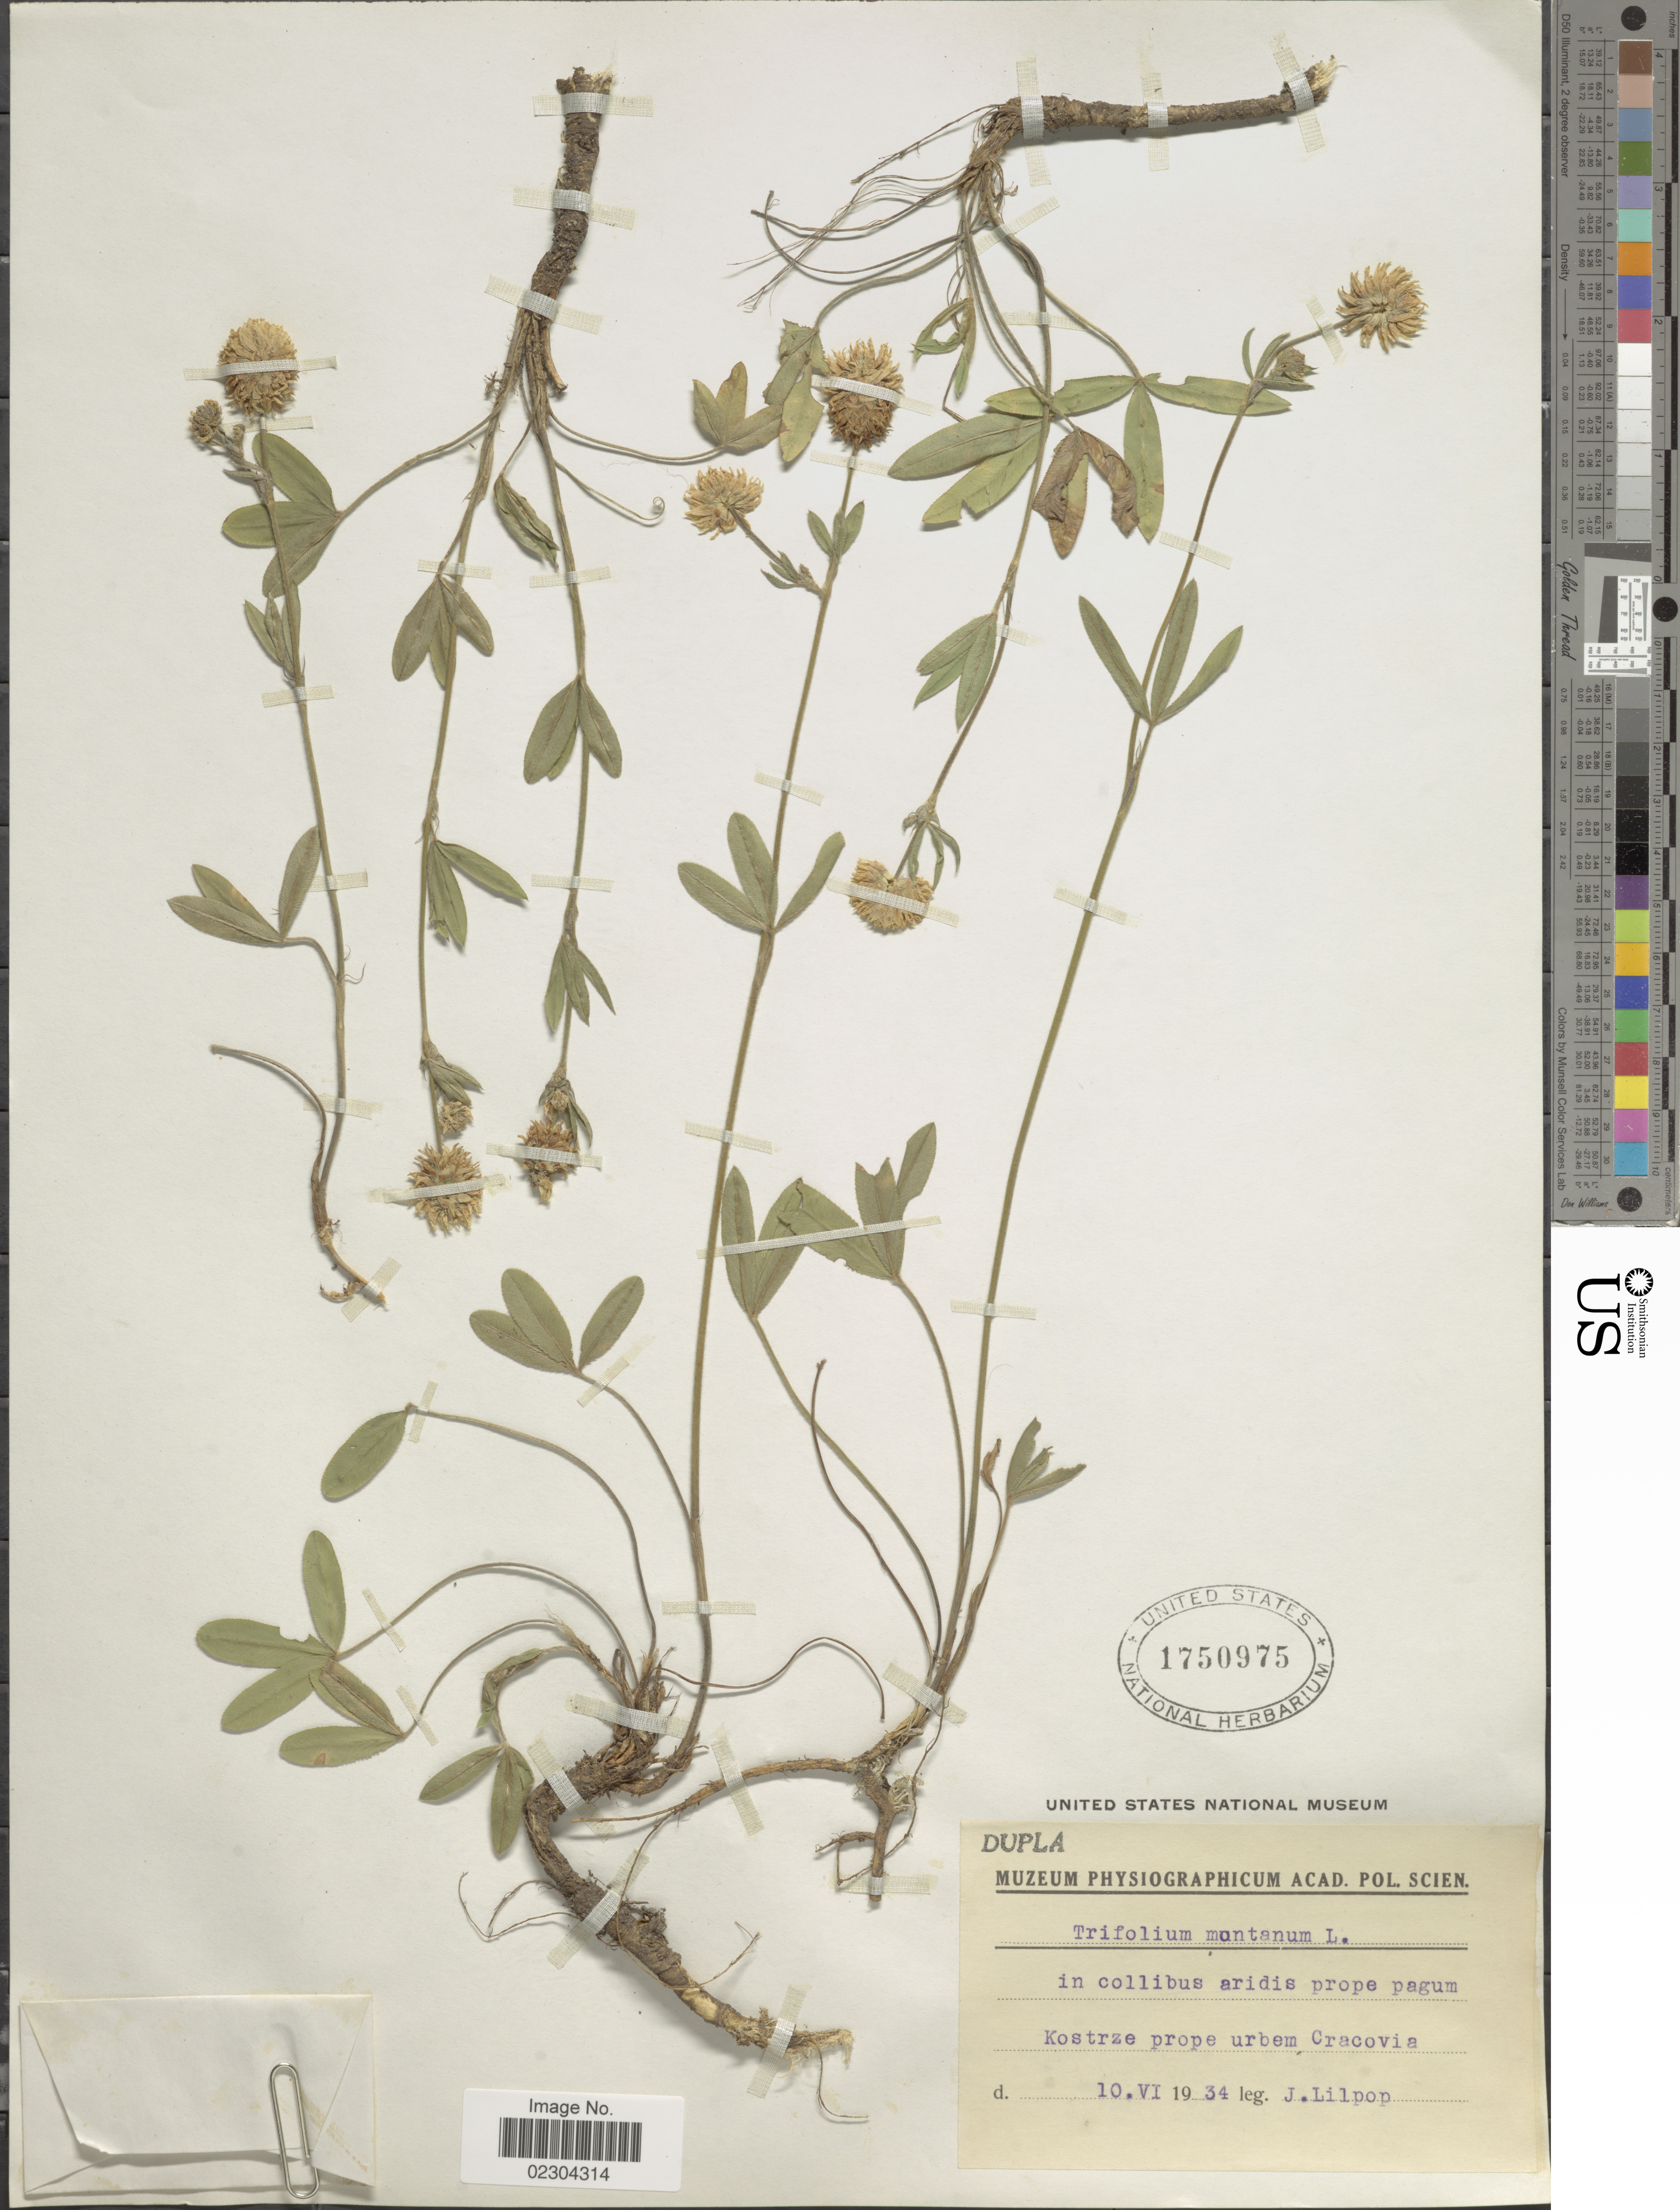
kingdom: Plantae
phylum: Tracheophyta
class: Magnoliopsida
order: Fabales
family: Fabaceae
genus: Trifolium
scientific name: Trifolium montanum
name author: L.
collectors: J. Lilpop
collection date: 1934-06-10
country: Poland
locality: Kostrze prope urbem Cracovia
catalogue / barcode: US 1750975